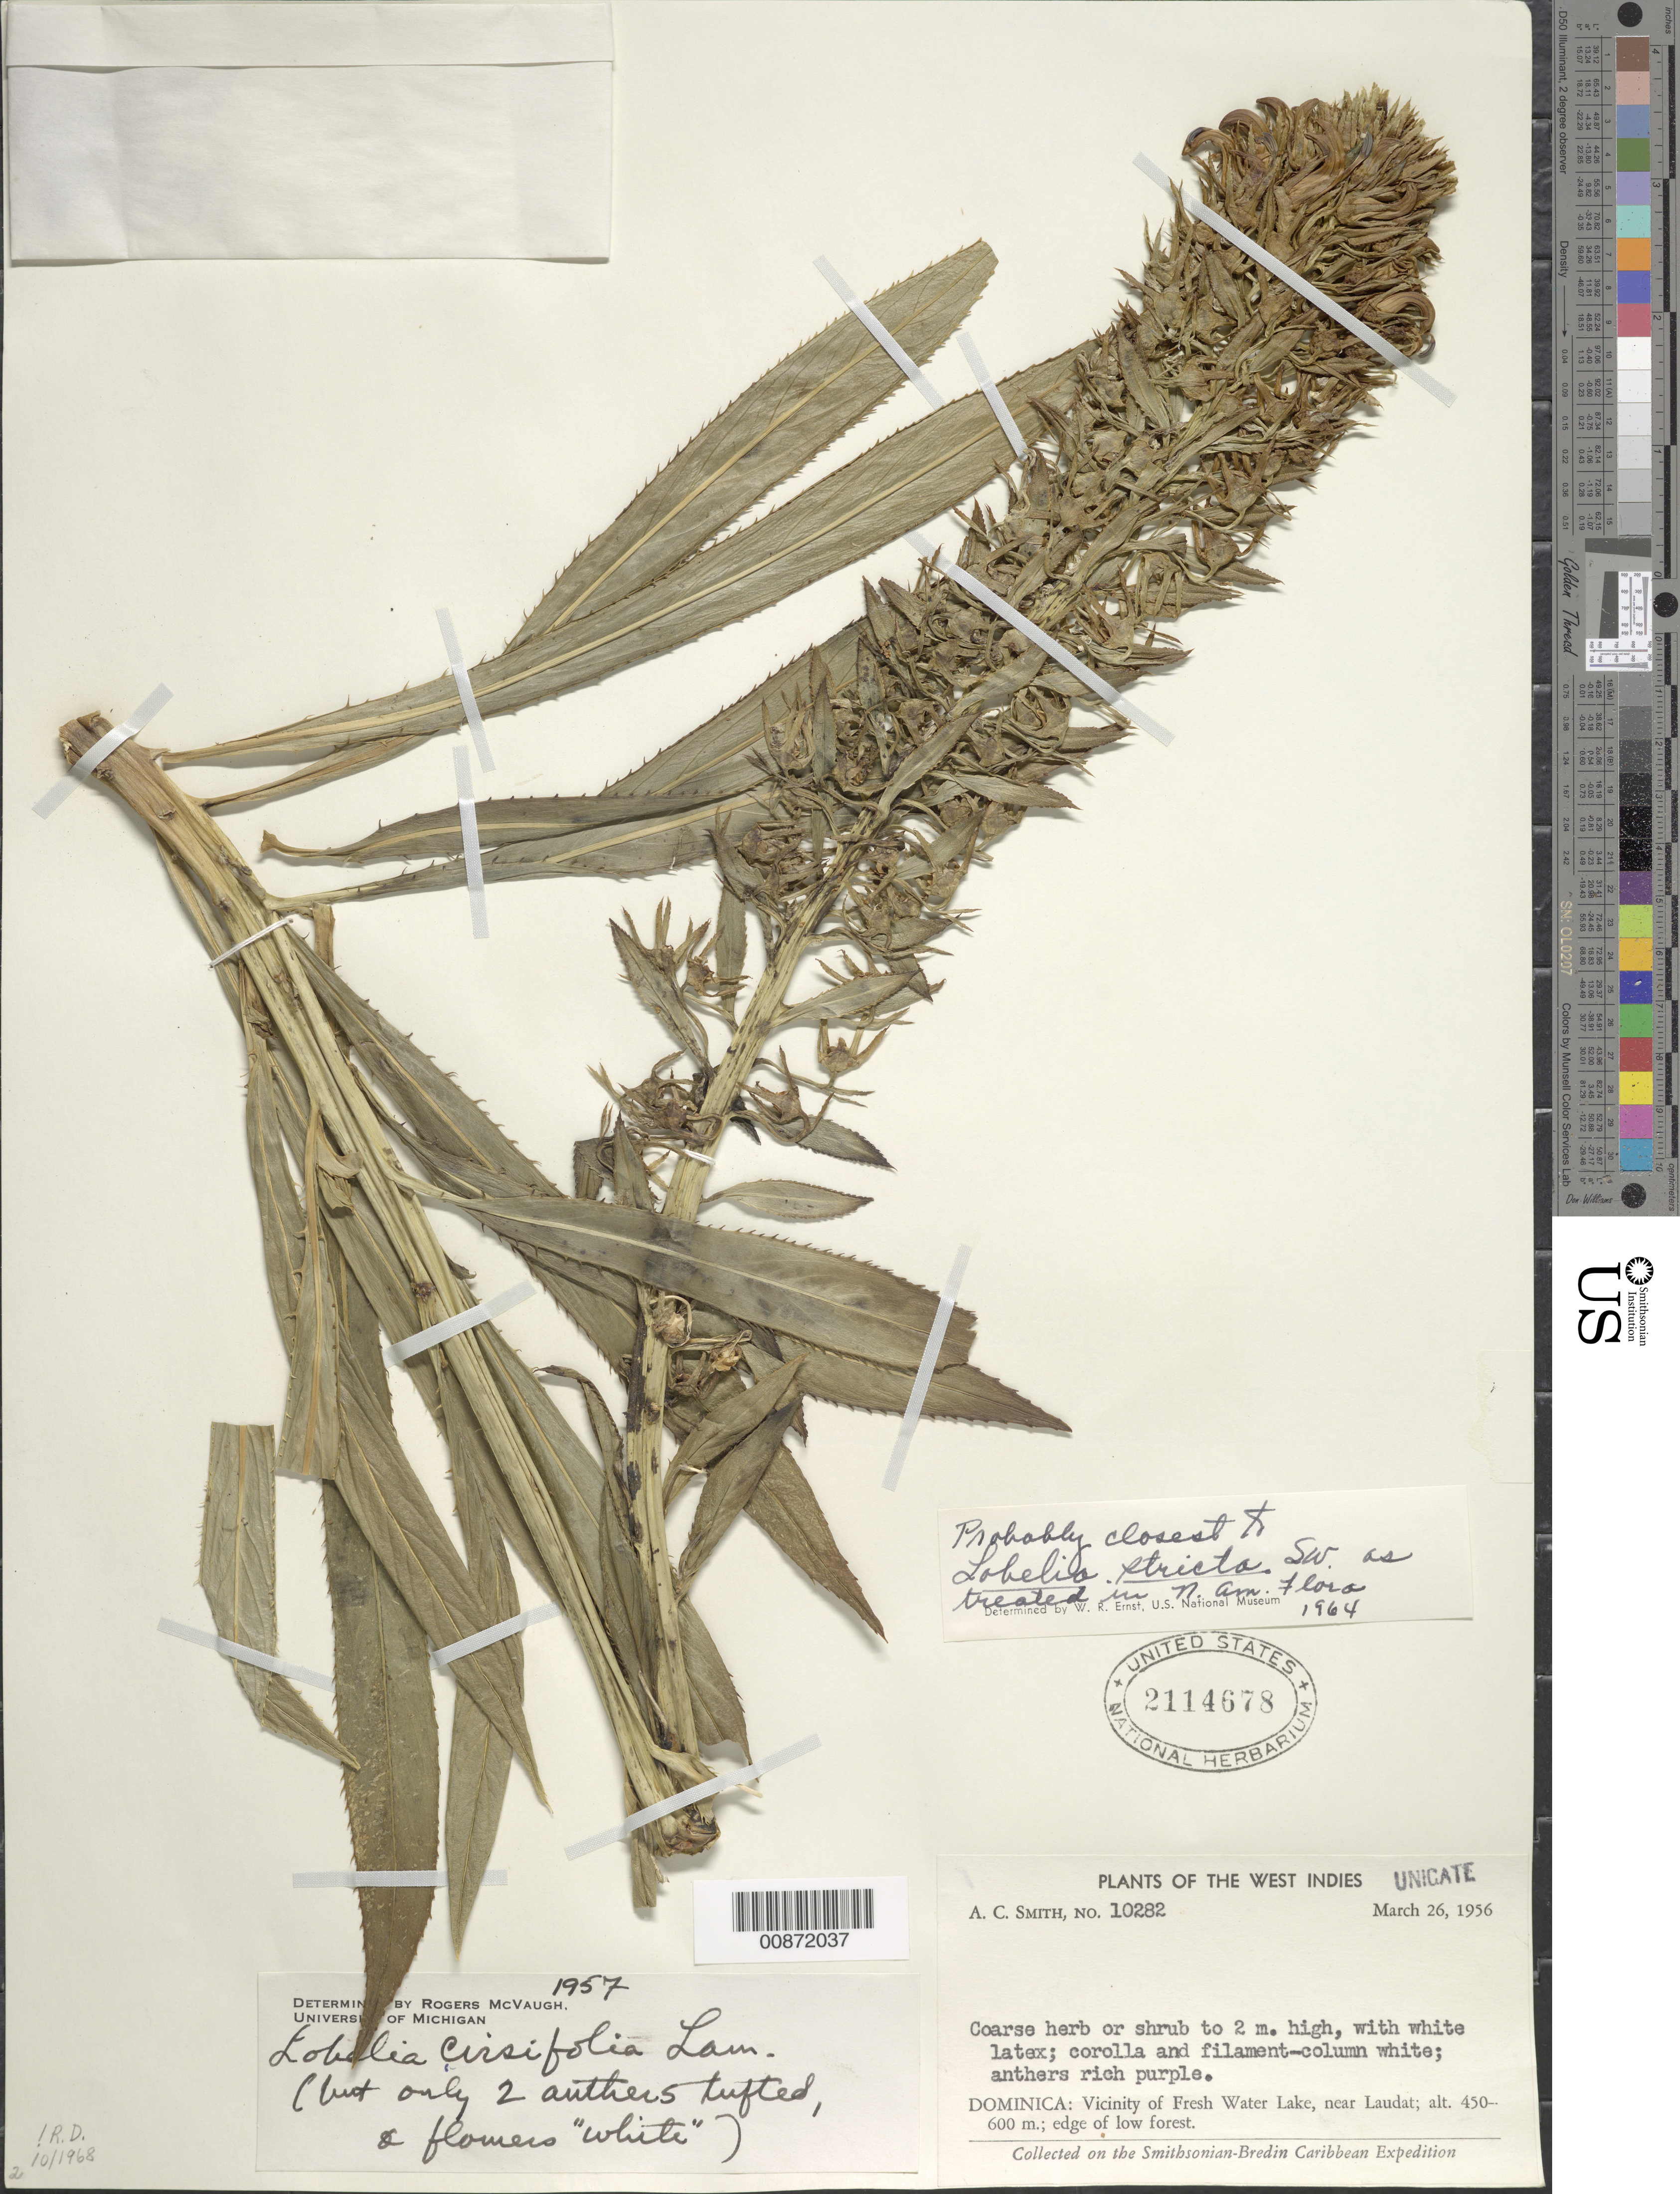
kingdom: Plantae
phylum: Tracheophyta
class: Magnoliopsida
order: Asterales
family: Campanulaceae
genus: Lobelia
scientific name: Lobelia stricta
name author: Sw.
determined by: Ernst, W. R., (US), NMNH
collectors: A. C. Smith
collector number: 10282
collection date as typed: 26 Mar 1956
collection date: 1956-03-26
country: Dominica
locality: Vicinity of Fresh Water Lake, near Laudat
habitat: Edge of low forest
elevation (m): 450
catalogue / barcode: US 2114678